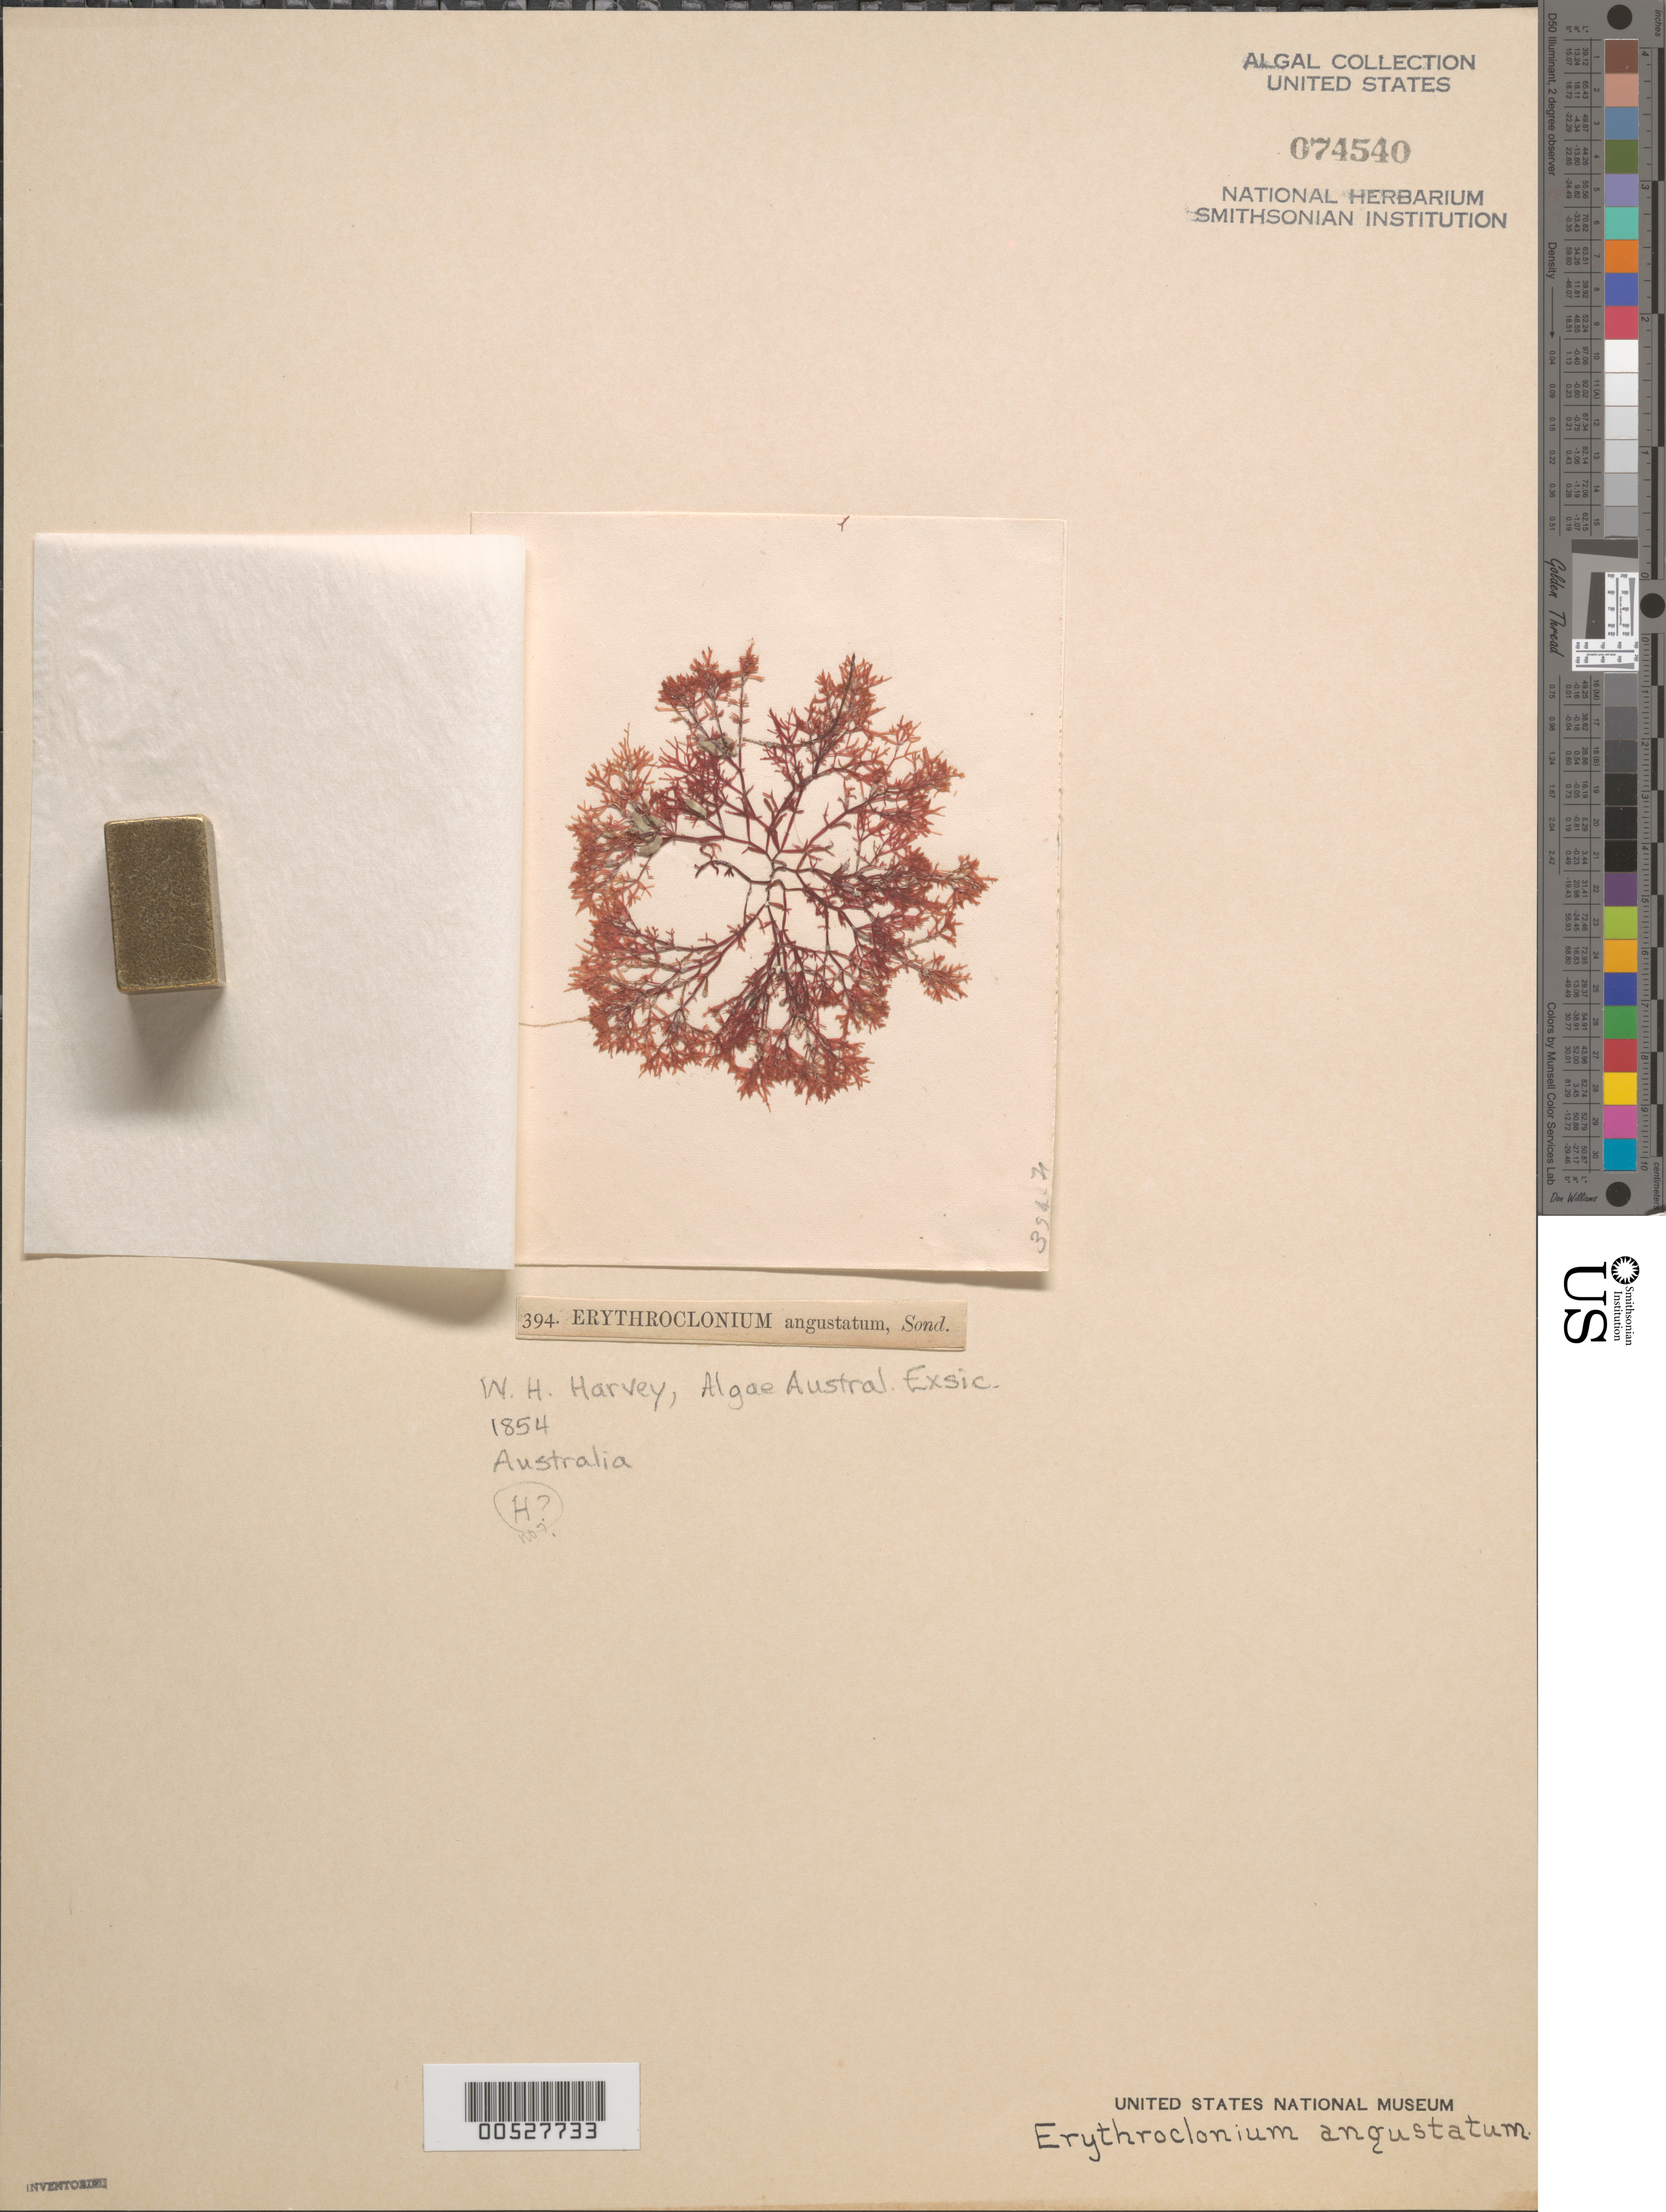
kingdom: Plantae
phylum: Rhodophyta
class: Florideophyceae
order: Gigartinales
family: Areschougiaceae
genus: Erythroclonium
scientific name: Erythroclonium angustatum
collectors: W. Harvey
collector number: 394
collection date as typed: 1854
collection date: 1854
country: Australia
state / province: Western Australia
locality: Princess Royal Harbor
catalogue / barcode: US 74540